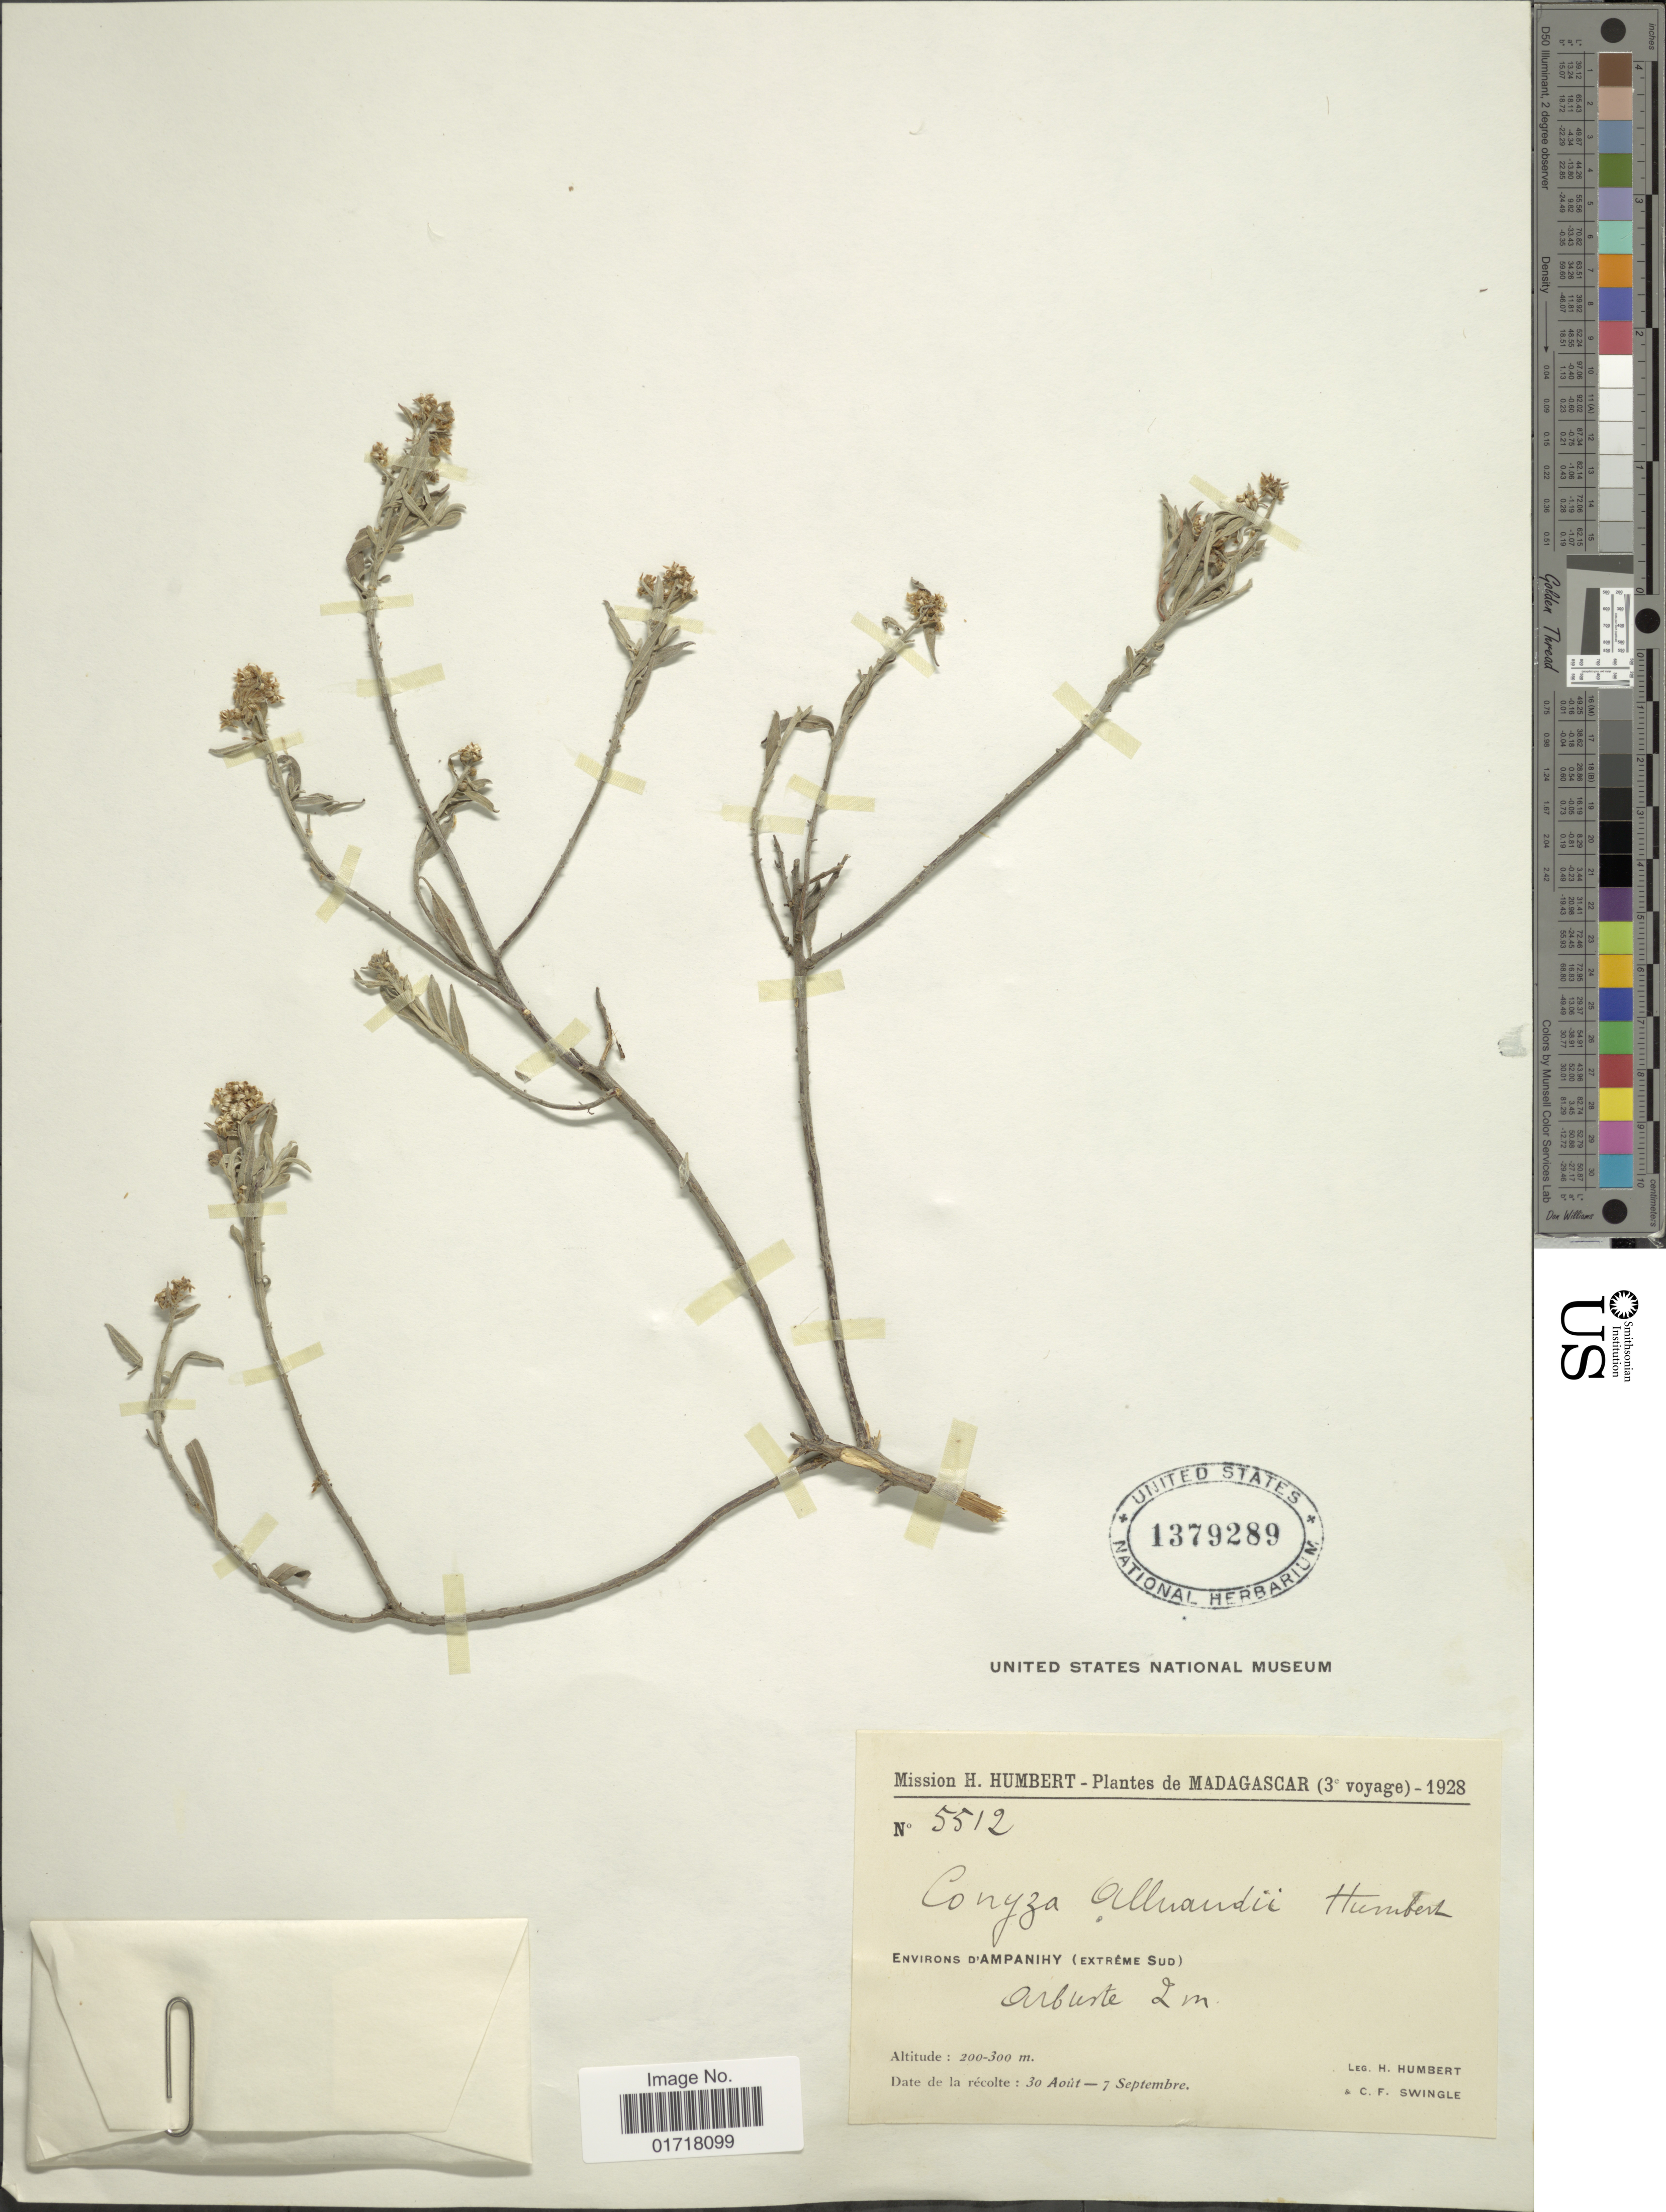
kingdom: Plantae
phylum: Tracheophyta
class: Magnoliopsida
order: Asterales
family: Asteraceae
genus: Conyza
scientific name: Conyza alluaudii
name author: Humbert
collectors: H. Humbert & C. Swingle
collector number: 5512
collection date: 1928-08-30/1928-09-07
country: Madagascar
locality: Environs D' Ampanihy (extreme Sud)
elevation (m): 200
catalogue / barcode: US 1379289